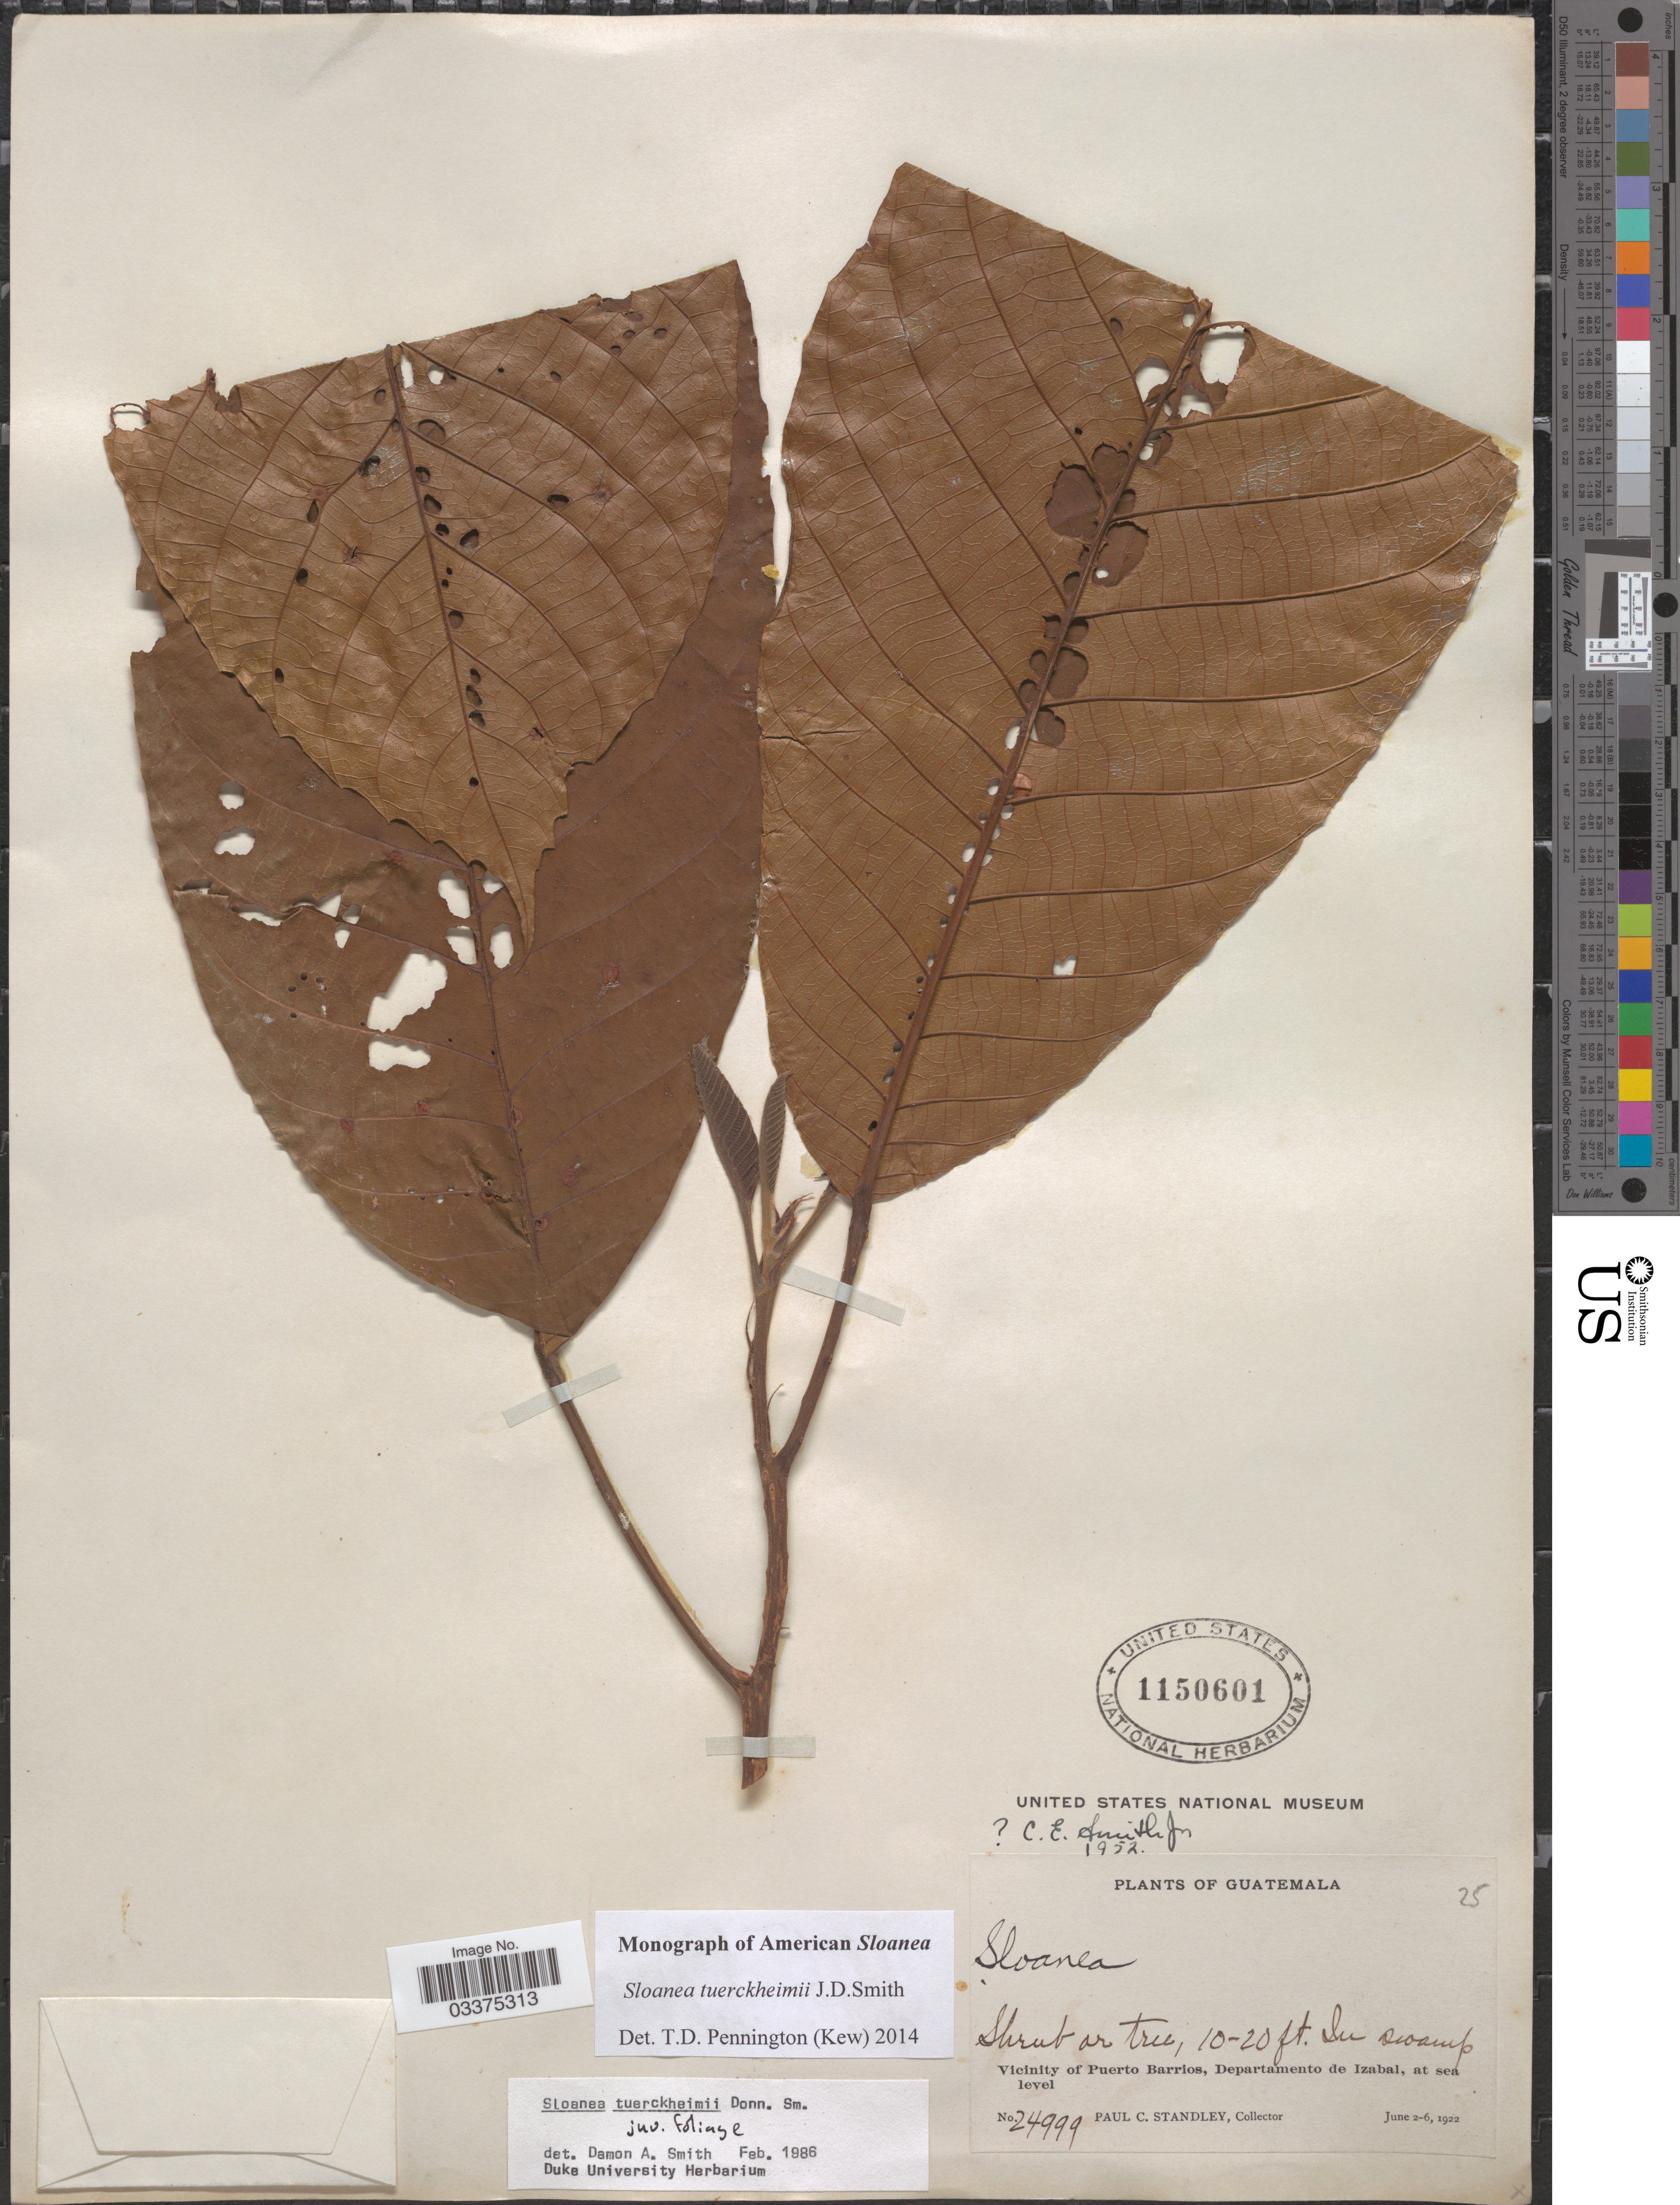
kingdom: Plantae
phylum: Tracheophyta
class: Magnoliopsida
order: Oxalidales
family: Elaeocarpaceae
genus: Sloanea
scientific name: Sloanea tuerckheimii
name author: Donn. Sm.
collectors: P. C. Standley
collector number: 24999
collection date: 1922-06-02/1922-06-06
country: Guatemala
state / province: Izabal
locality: Vicinity of Puerto Barrios, Departamento de Izabal.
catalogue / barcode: US 1150601